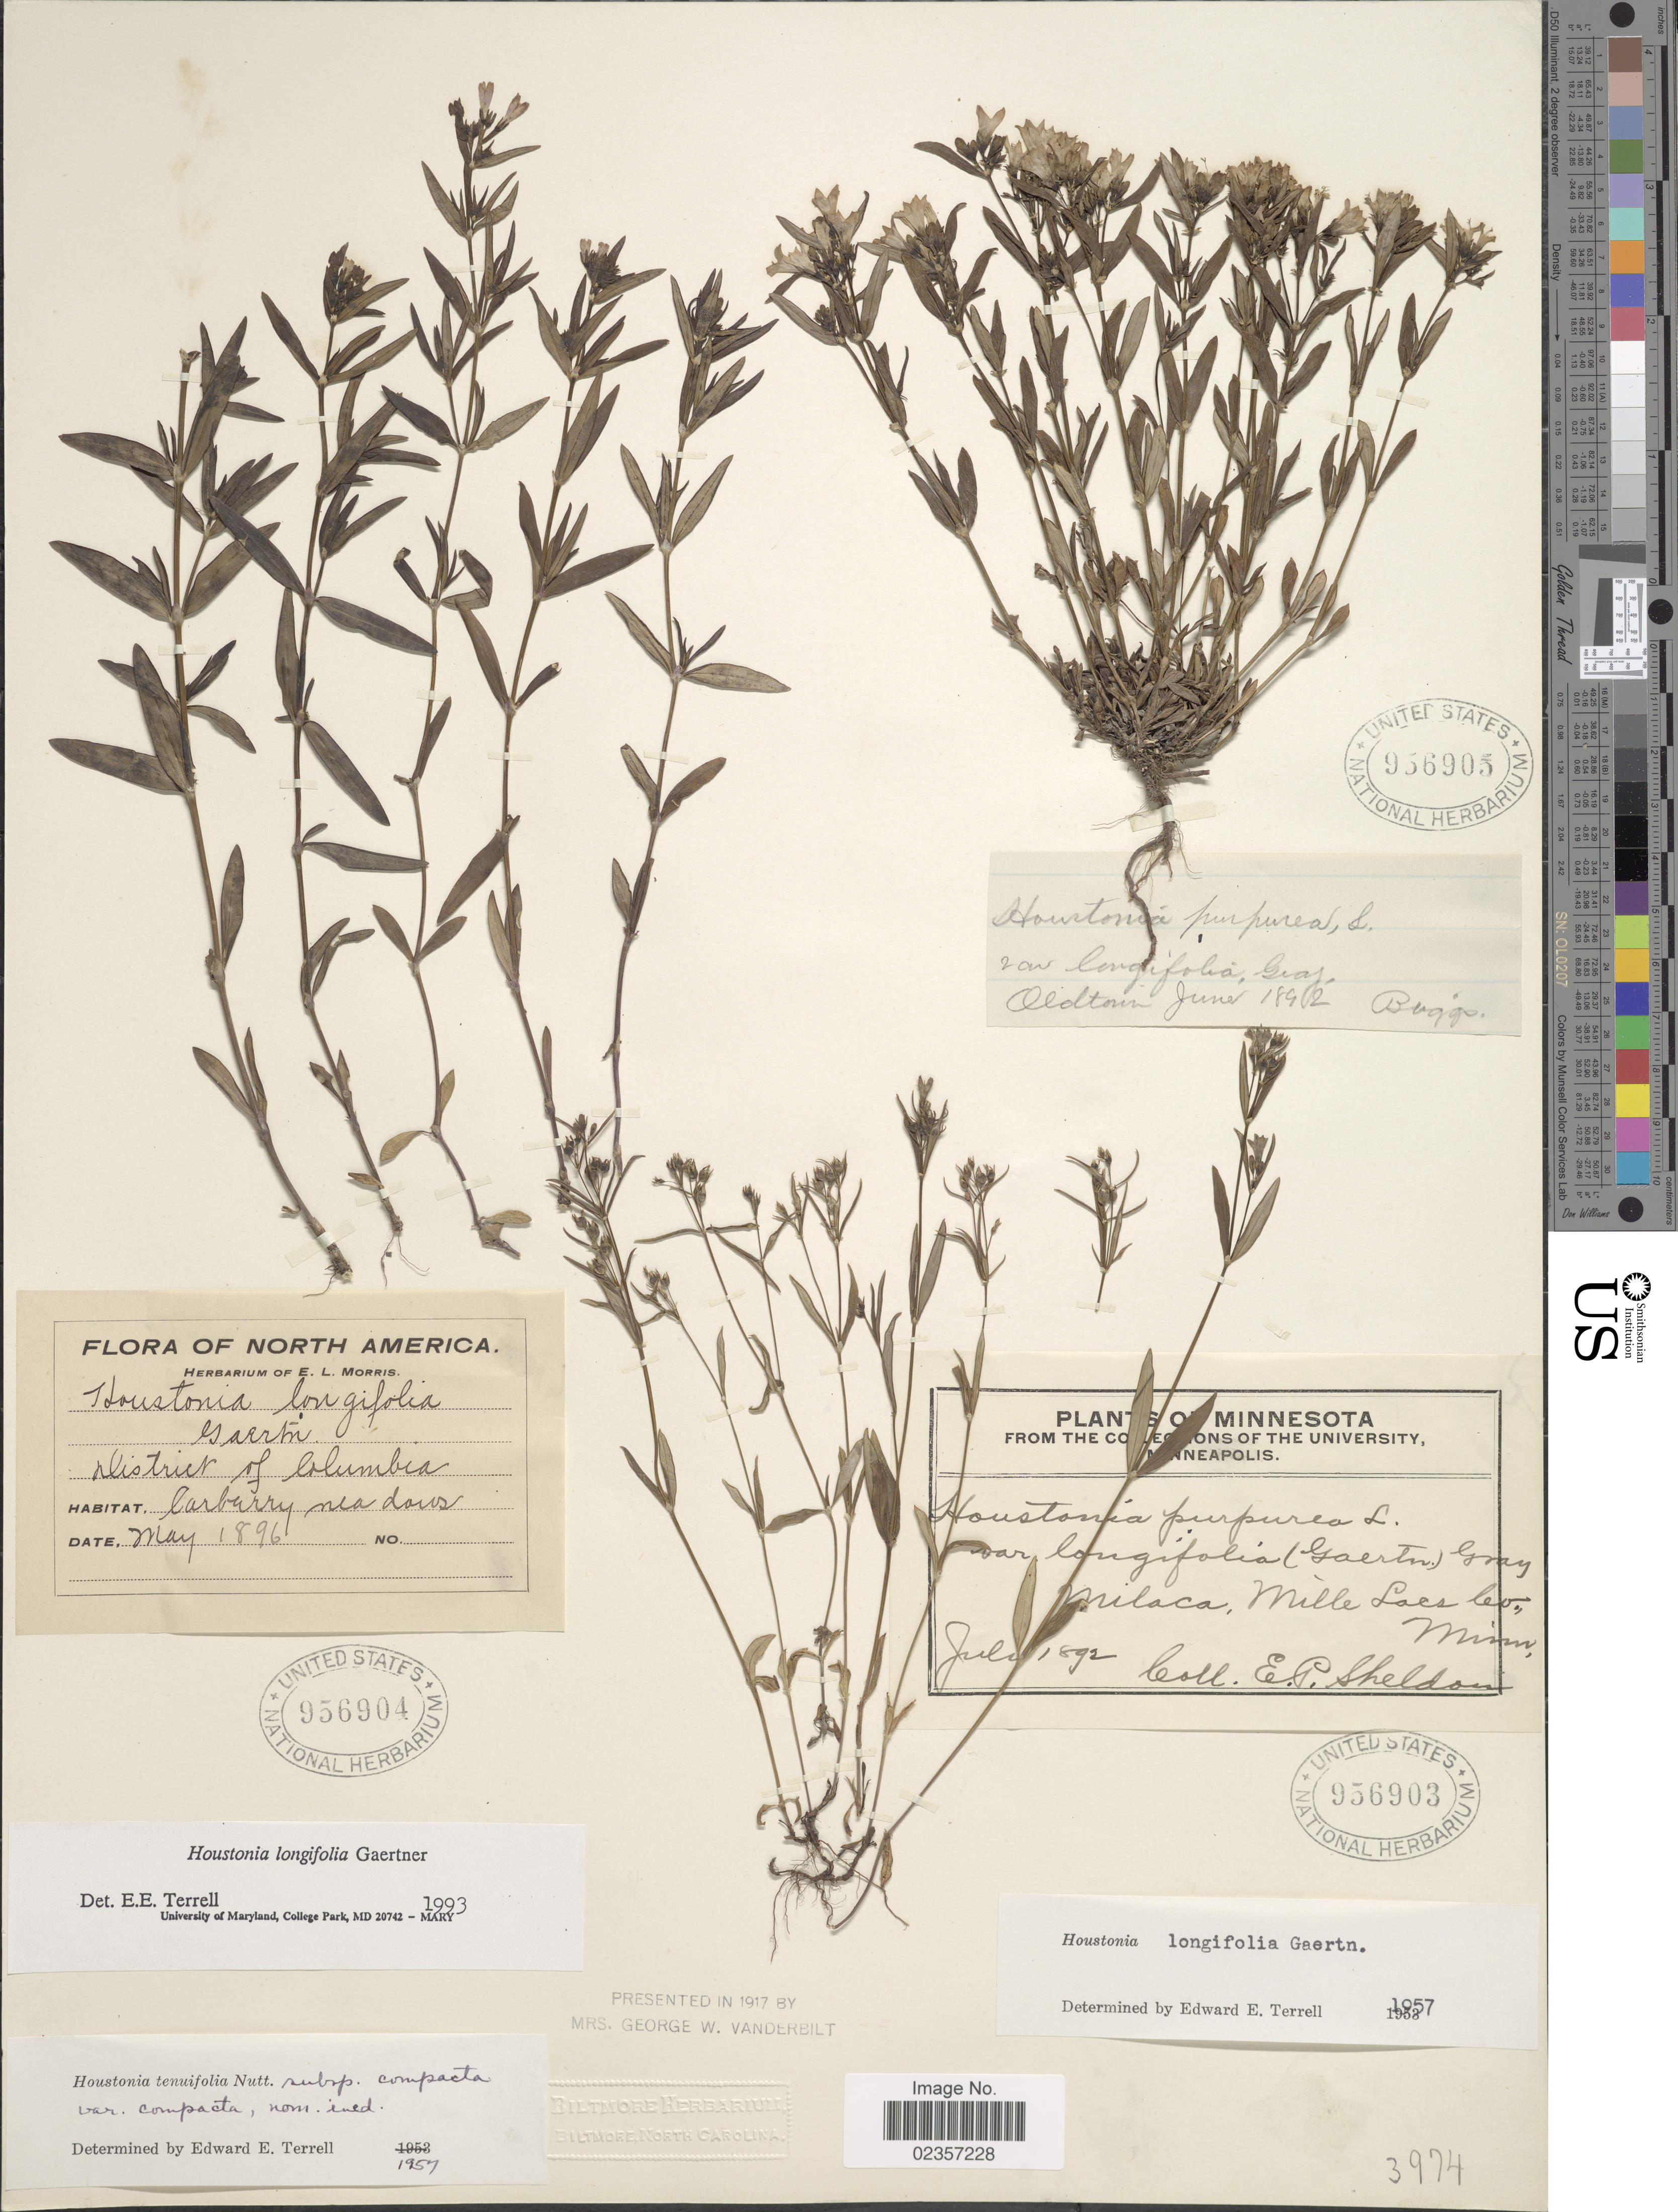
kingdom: Plantae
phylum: Tracheophyta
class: Magnoliopsida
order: Gentianales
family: Rubiaceae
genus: Houstonia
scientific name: Houstonia longifolia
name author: Gaertn.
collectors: E. P. Sheldon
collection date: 1892-07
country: United States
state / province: Minnesota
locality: Milaca, Mille Lacs Co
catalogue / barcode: US 956903-2